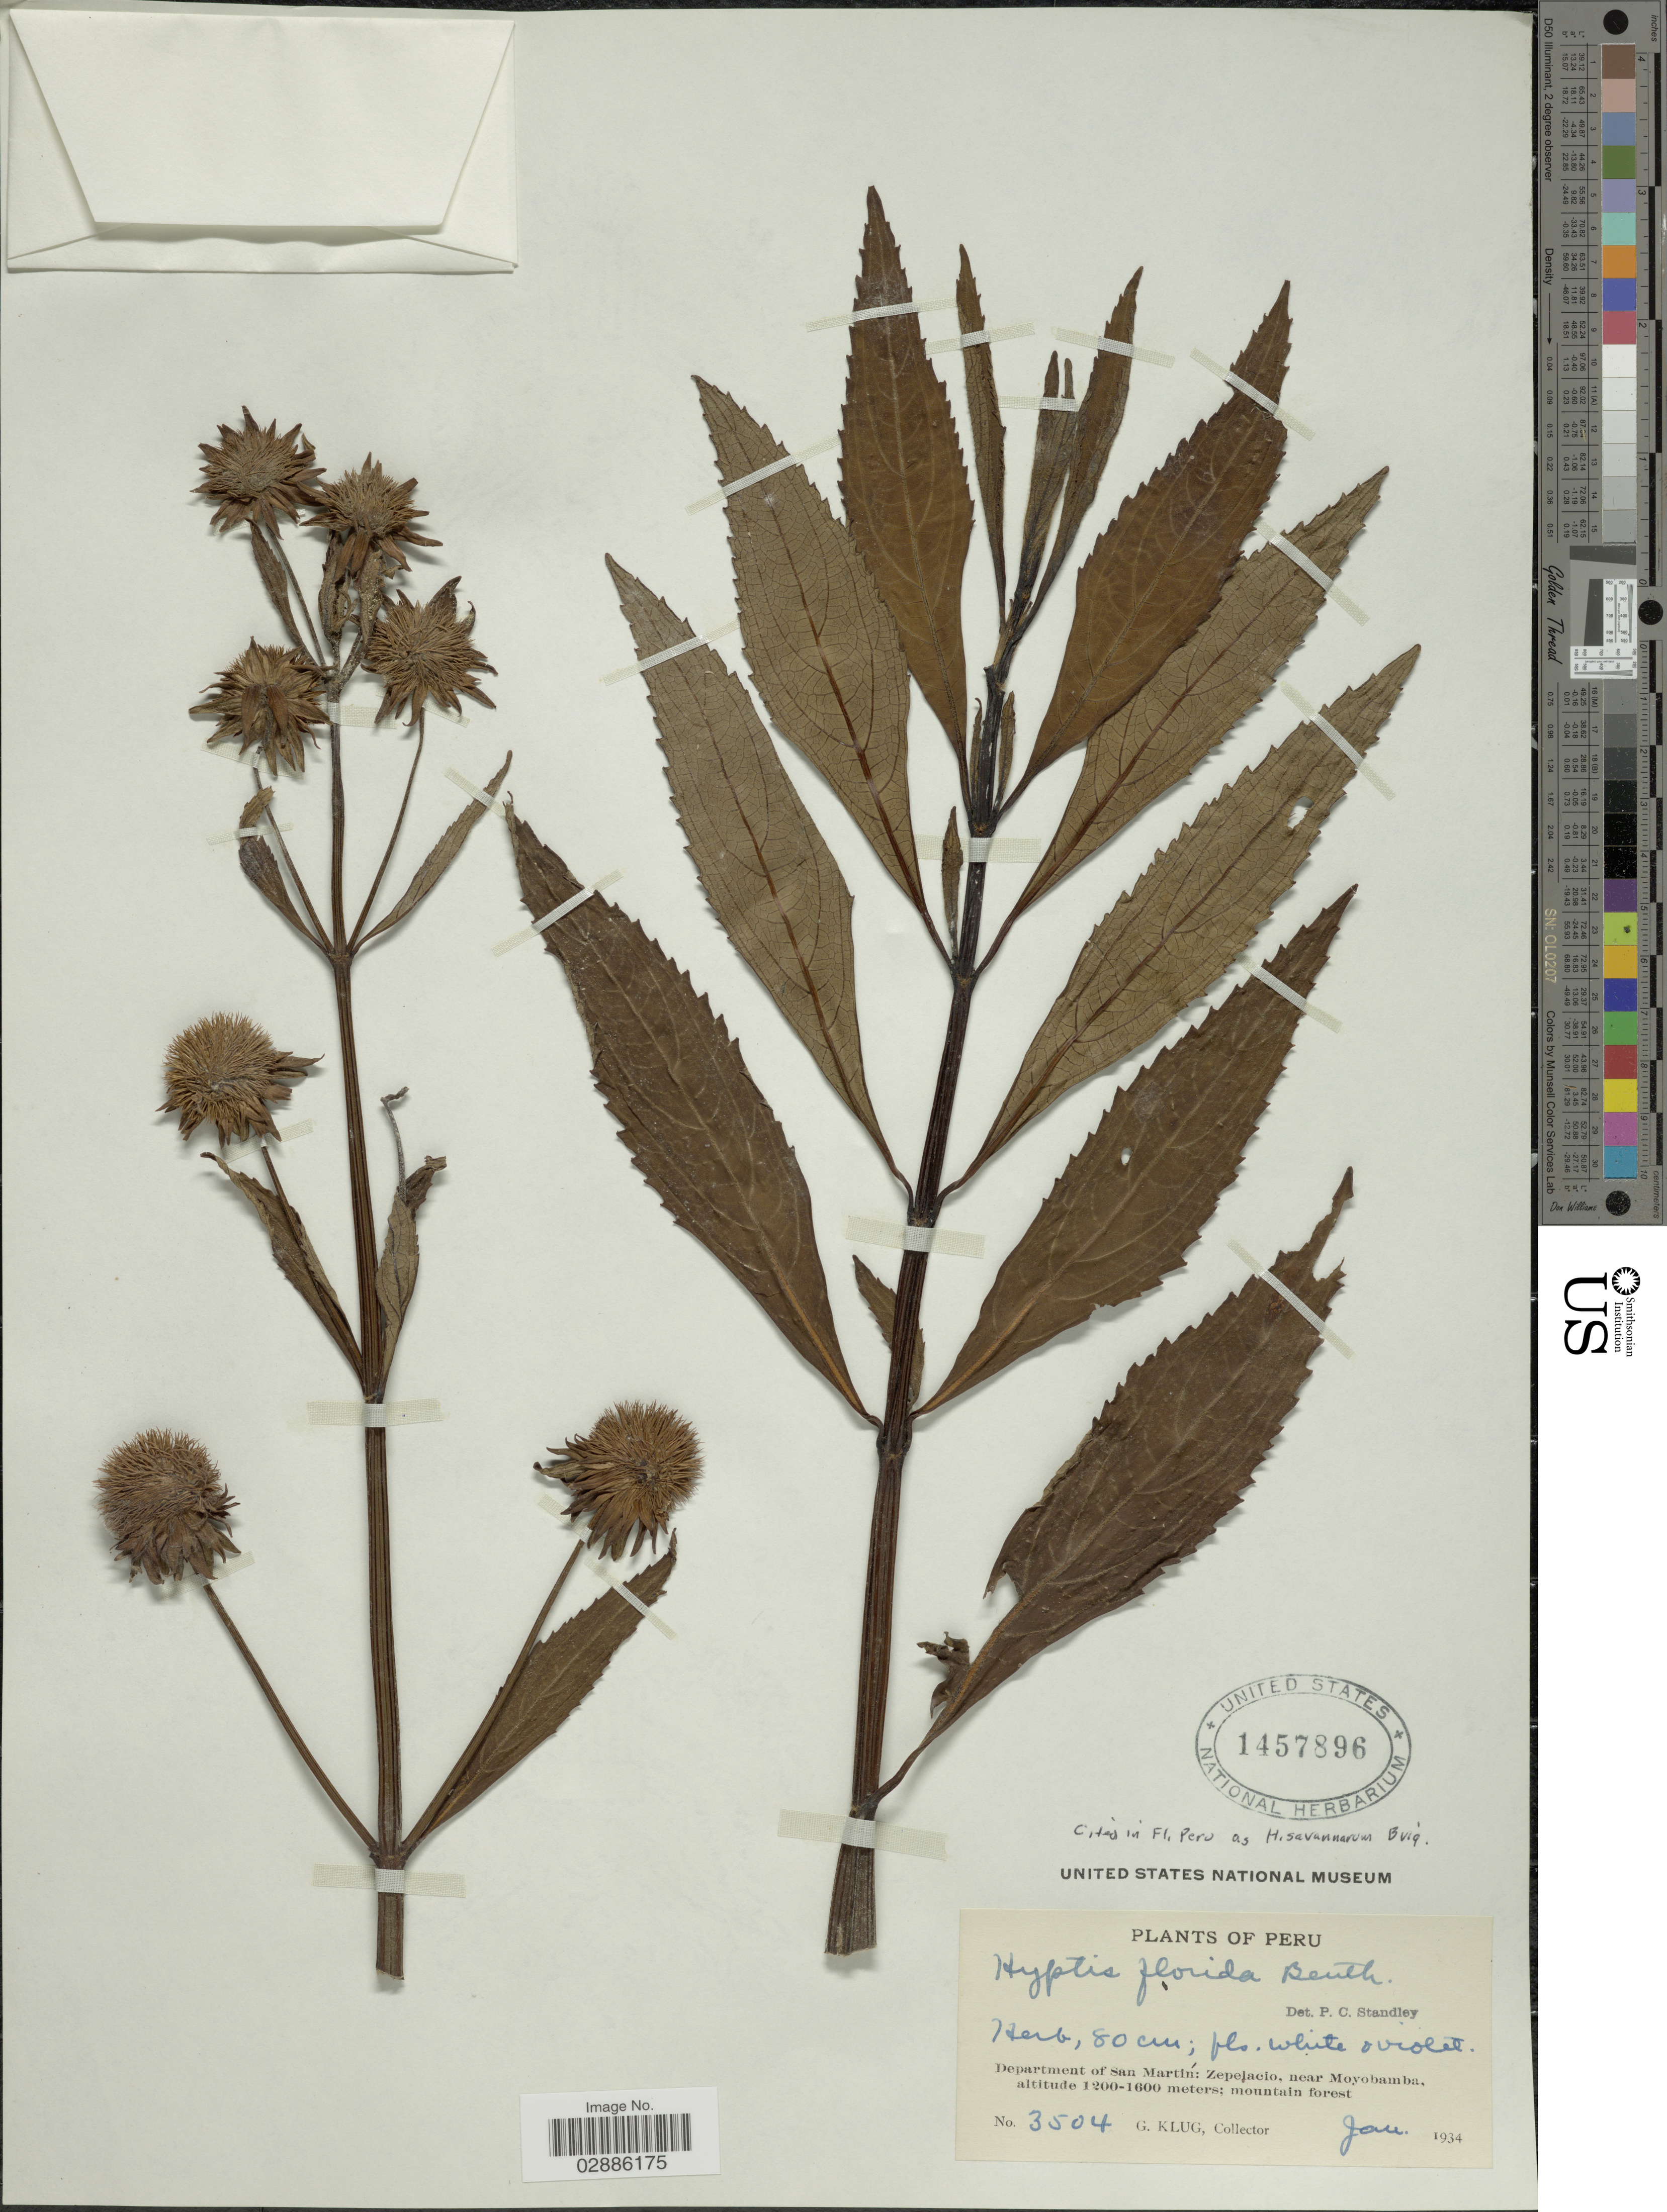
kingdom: Plantae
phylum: Tracheophyta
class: Magnoliopsida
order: Lamiales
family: Lamiaceae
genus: Hyptis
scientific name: Hyptis savannarum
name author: Briq.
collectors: G. Klug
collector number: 3504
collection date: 1934-01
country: Peru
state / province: San Martín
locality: Department of San Martín: Zepelacio, near Moyobamba.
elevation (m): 1200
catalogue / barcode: US 1457896